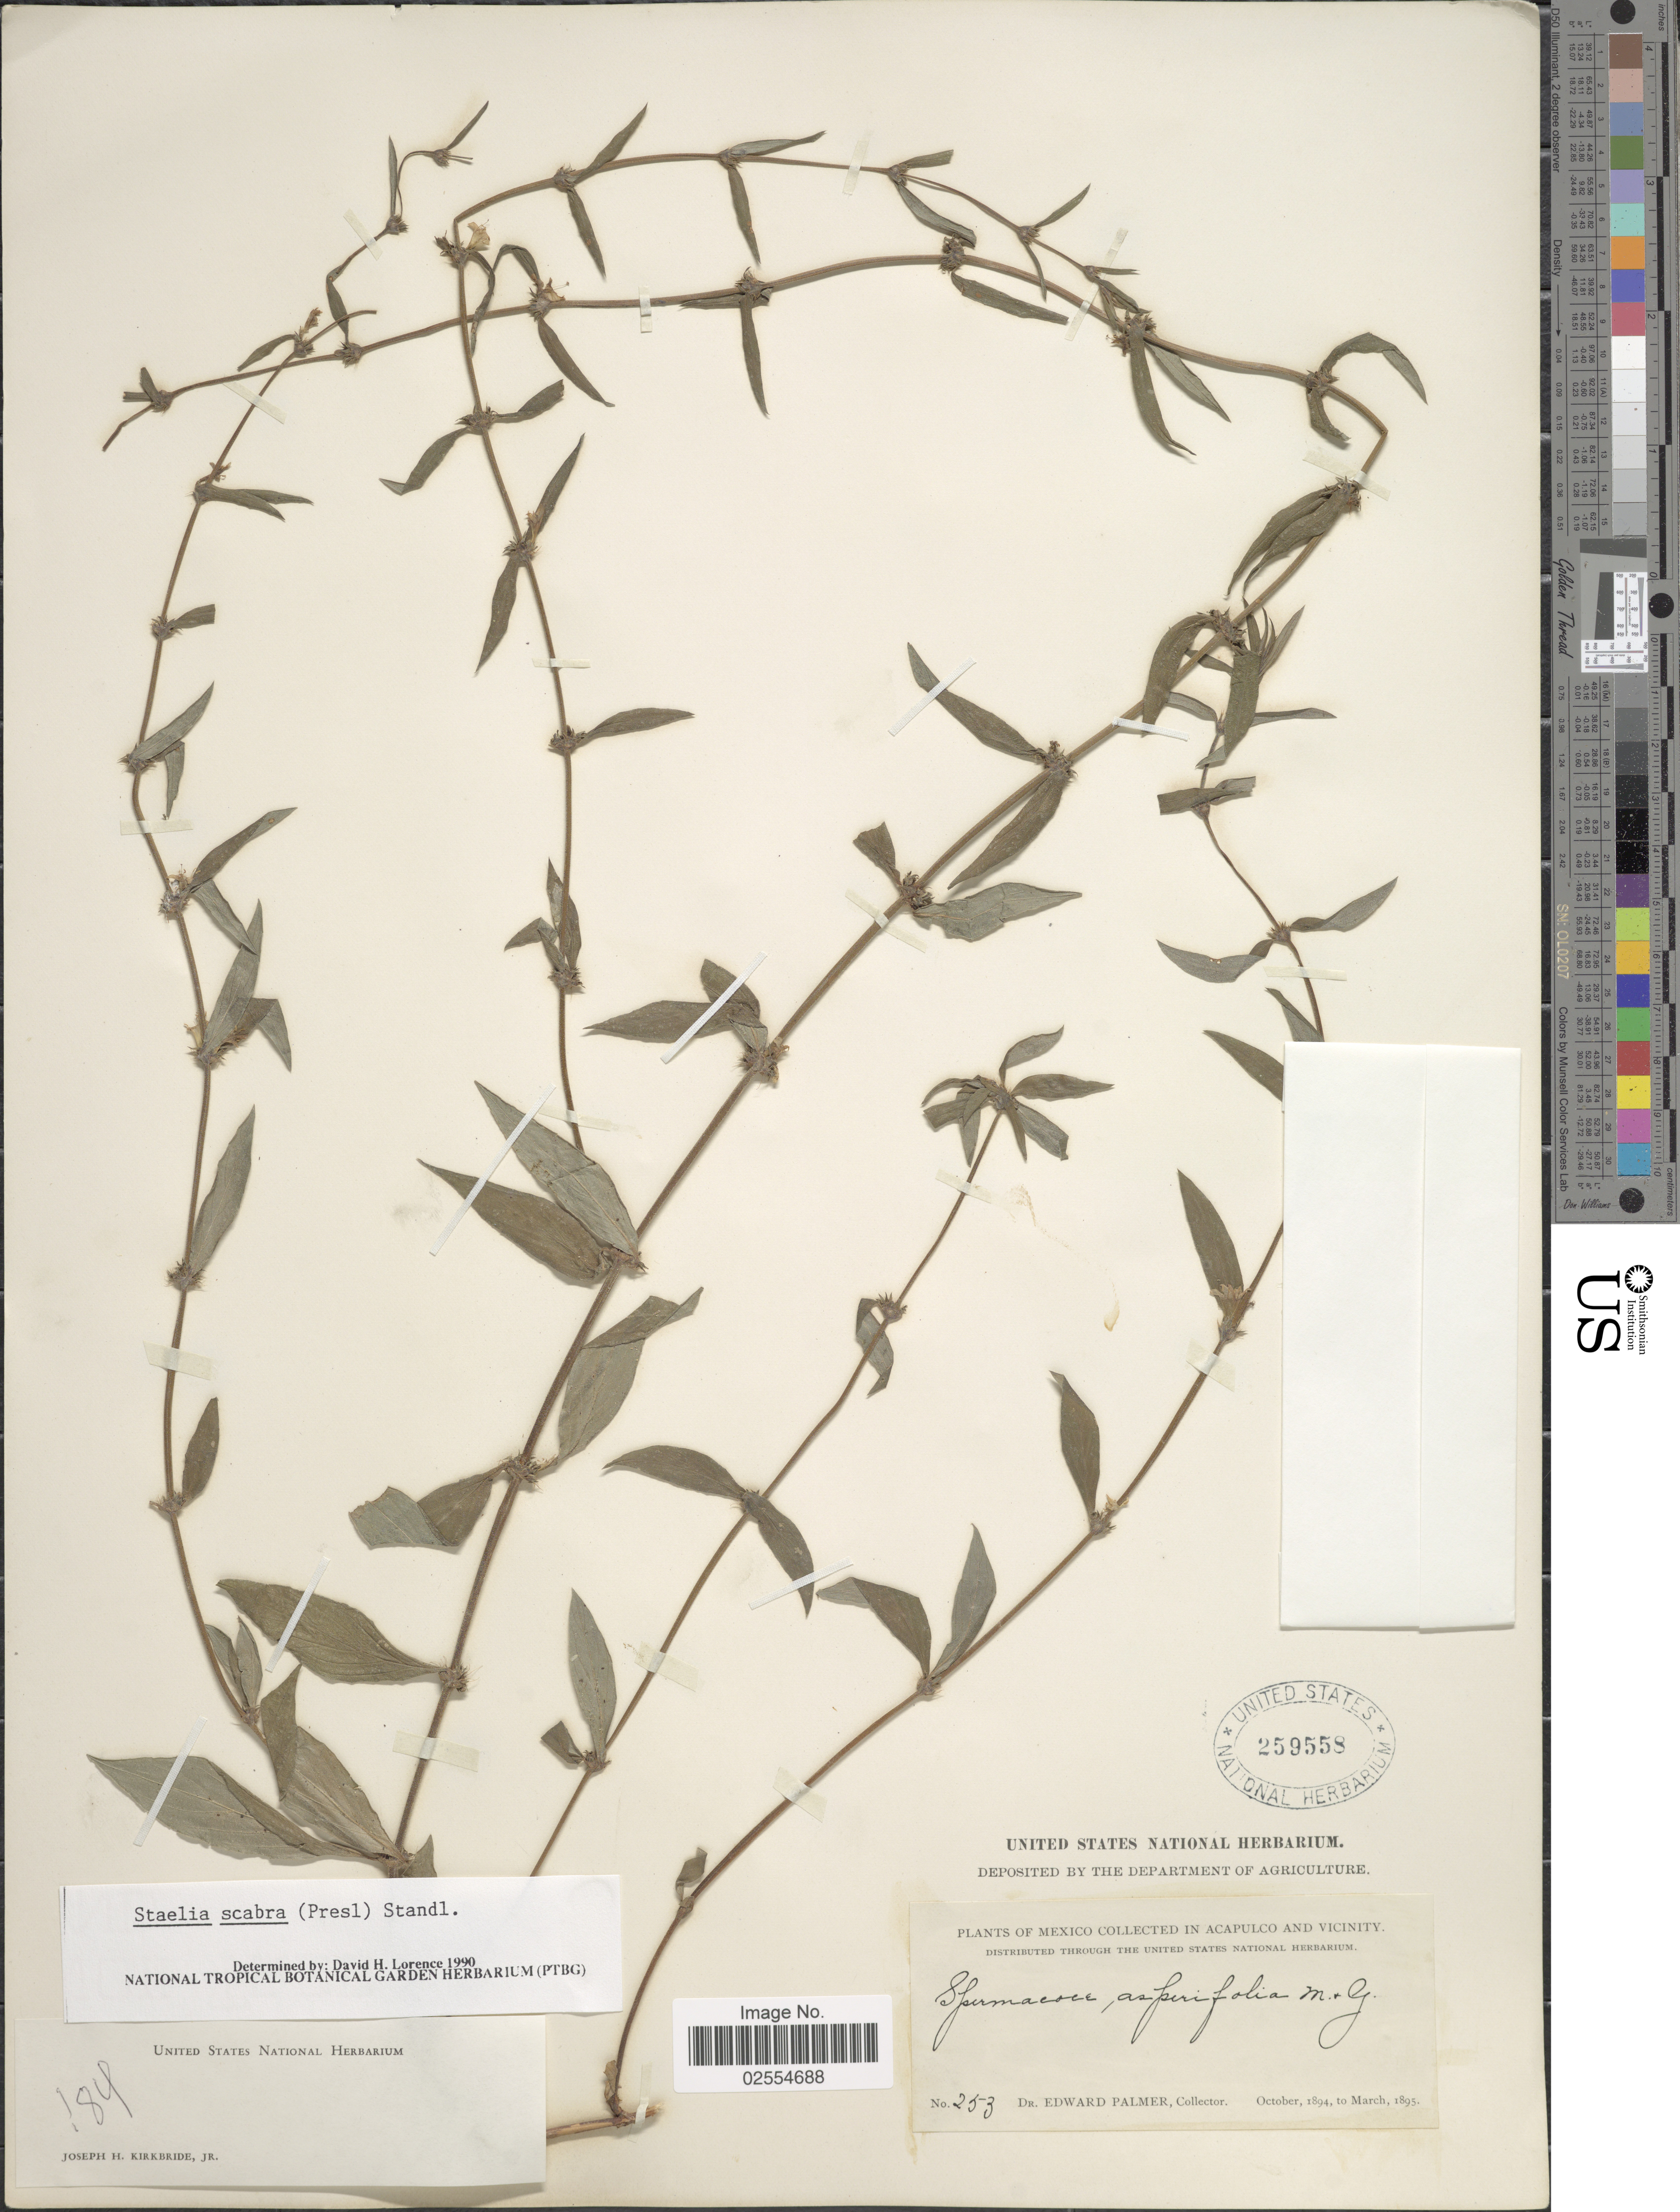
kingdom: Plantae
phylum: Tracheophyta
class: Magnoliopsida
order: Gentianales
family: Rubiaceae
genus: Staelia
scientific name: Staelia scabra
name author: (C. Presl) Standl.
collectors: E. Palmer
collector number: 253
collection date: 1894-10/1895-05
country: Mexico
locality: In Acapulco and Vicinity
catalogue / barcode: US 259558